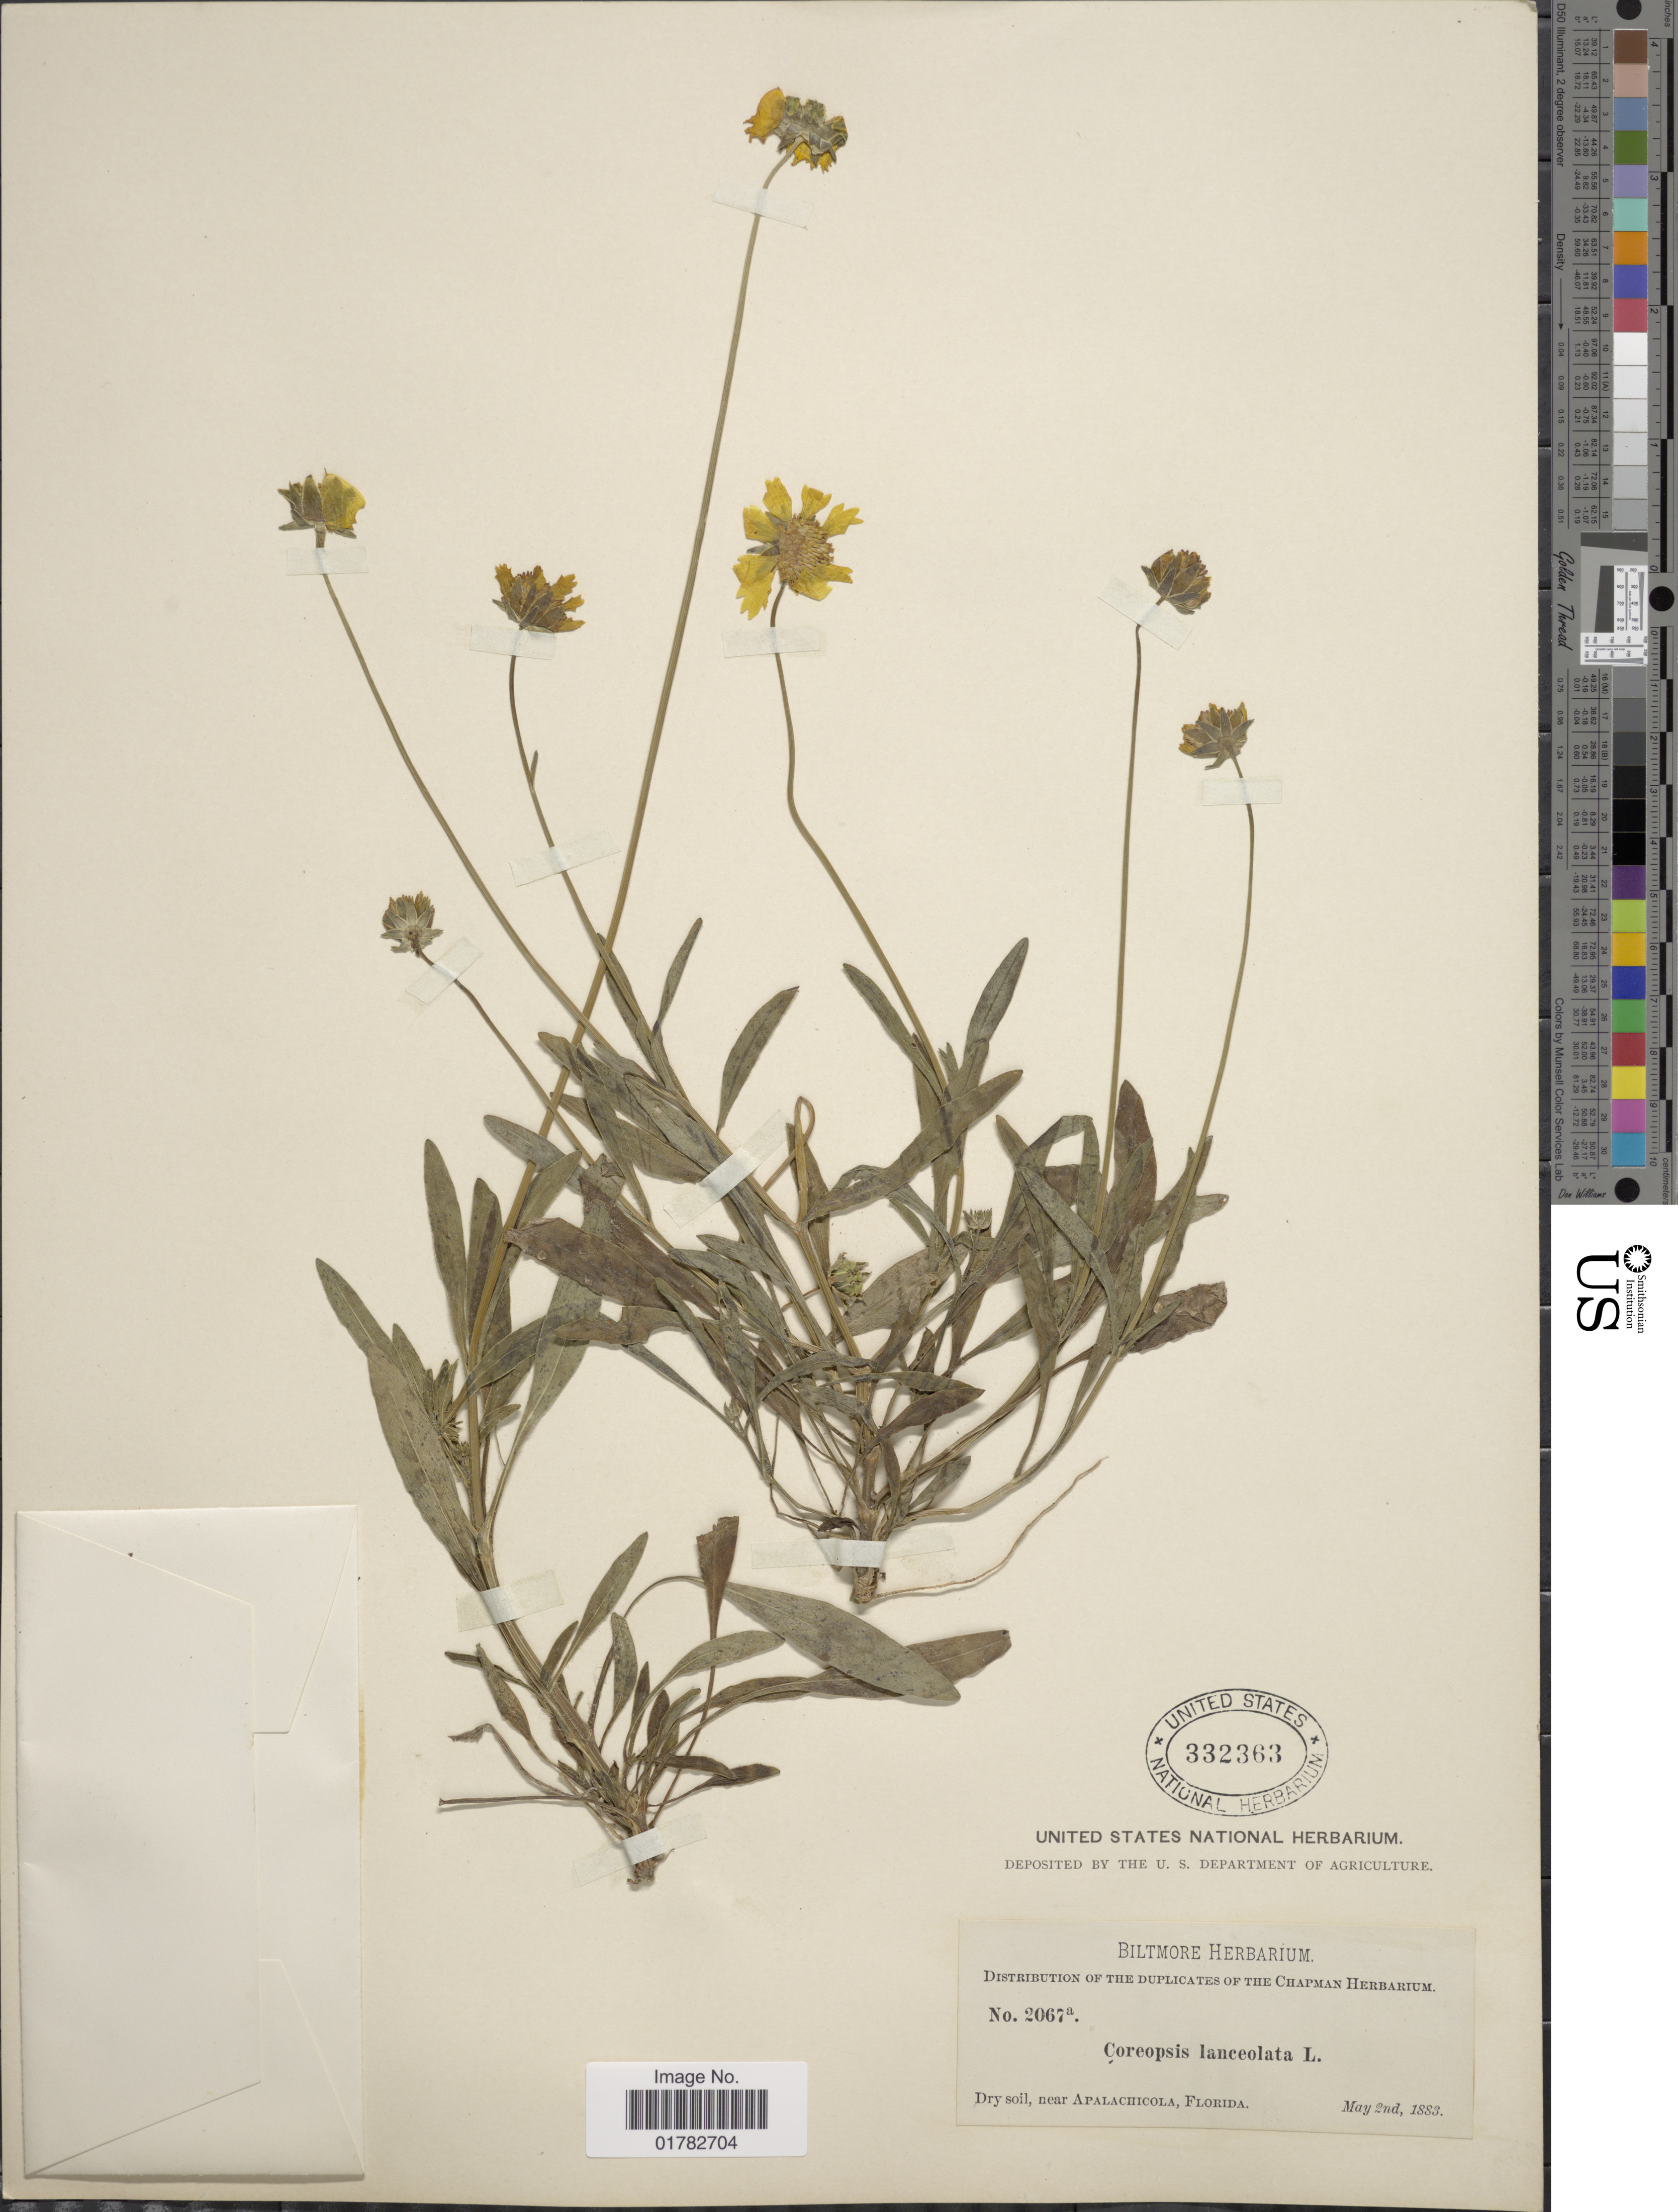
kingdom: Plantae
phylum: Tracheophyta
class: Magnoliopsida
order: Asterales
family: Asteraceae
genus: Coreopsis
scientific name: Coreopsis lanceolata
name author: L.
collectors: ex herb. Biltmore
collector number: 2067a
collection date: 1883-05-02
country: United States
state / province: Florida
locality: Dry soil, near Apalachicola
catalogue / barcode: US 332363